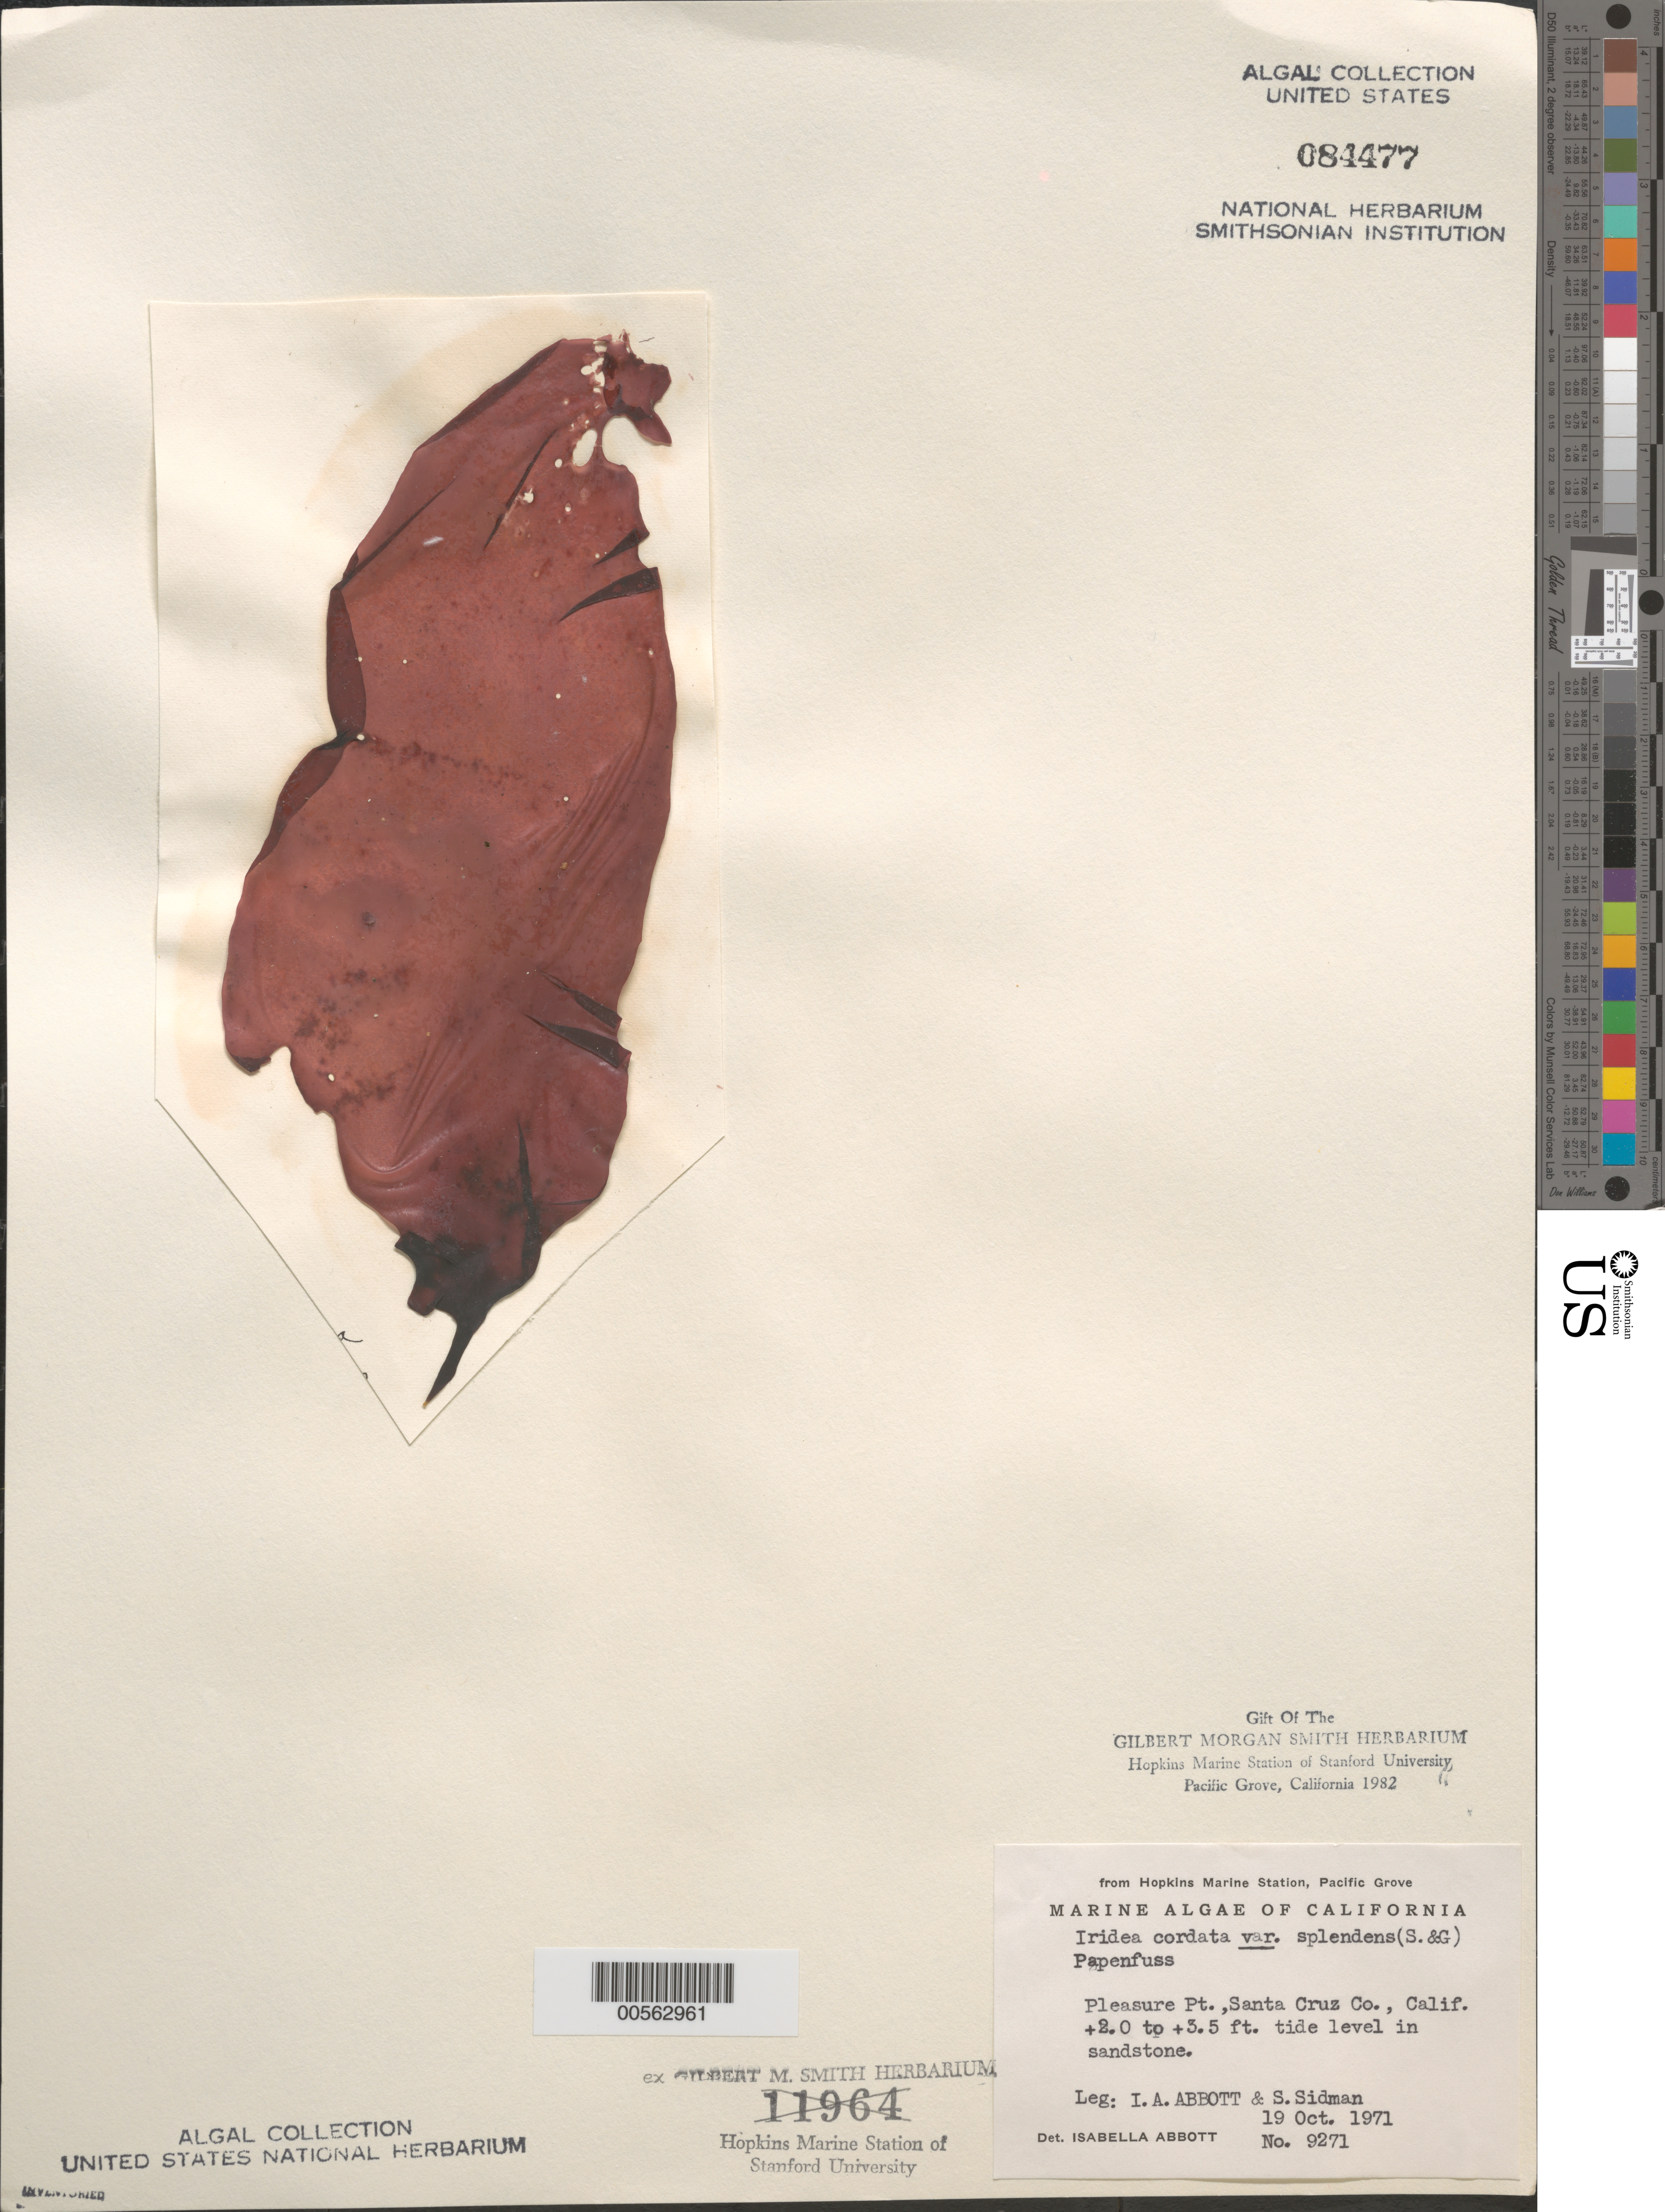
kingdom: Plantae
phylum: Rhodophyta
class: Florideophyceae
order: Gigartinales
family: Gigartinaceae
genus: Iridaea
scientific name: Iridaea cordata var. splendens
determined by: Abbott, Isabella A.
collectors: I. A. Abbott & S. Sidman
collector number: IAA 9271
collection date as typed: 19 Oct 1971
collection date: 1971-10-19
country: United States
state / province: California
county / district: Santa Cruz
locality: Pleasure Point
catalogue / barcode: US 84477